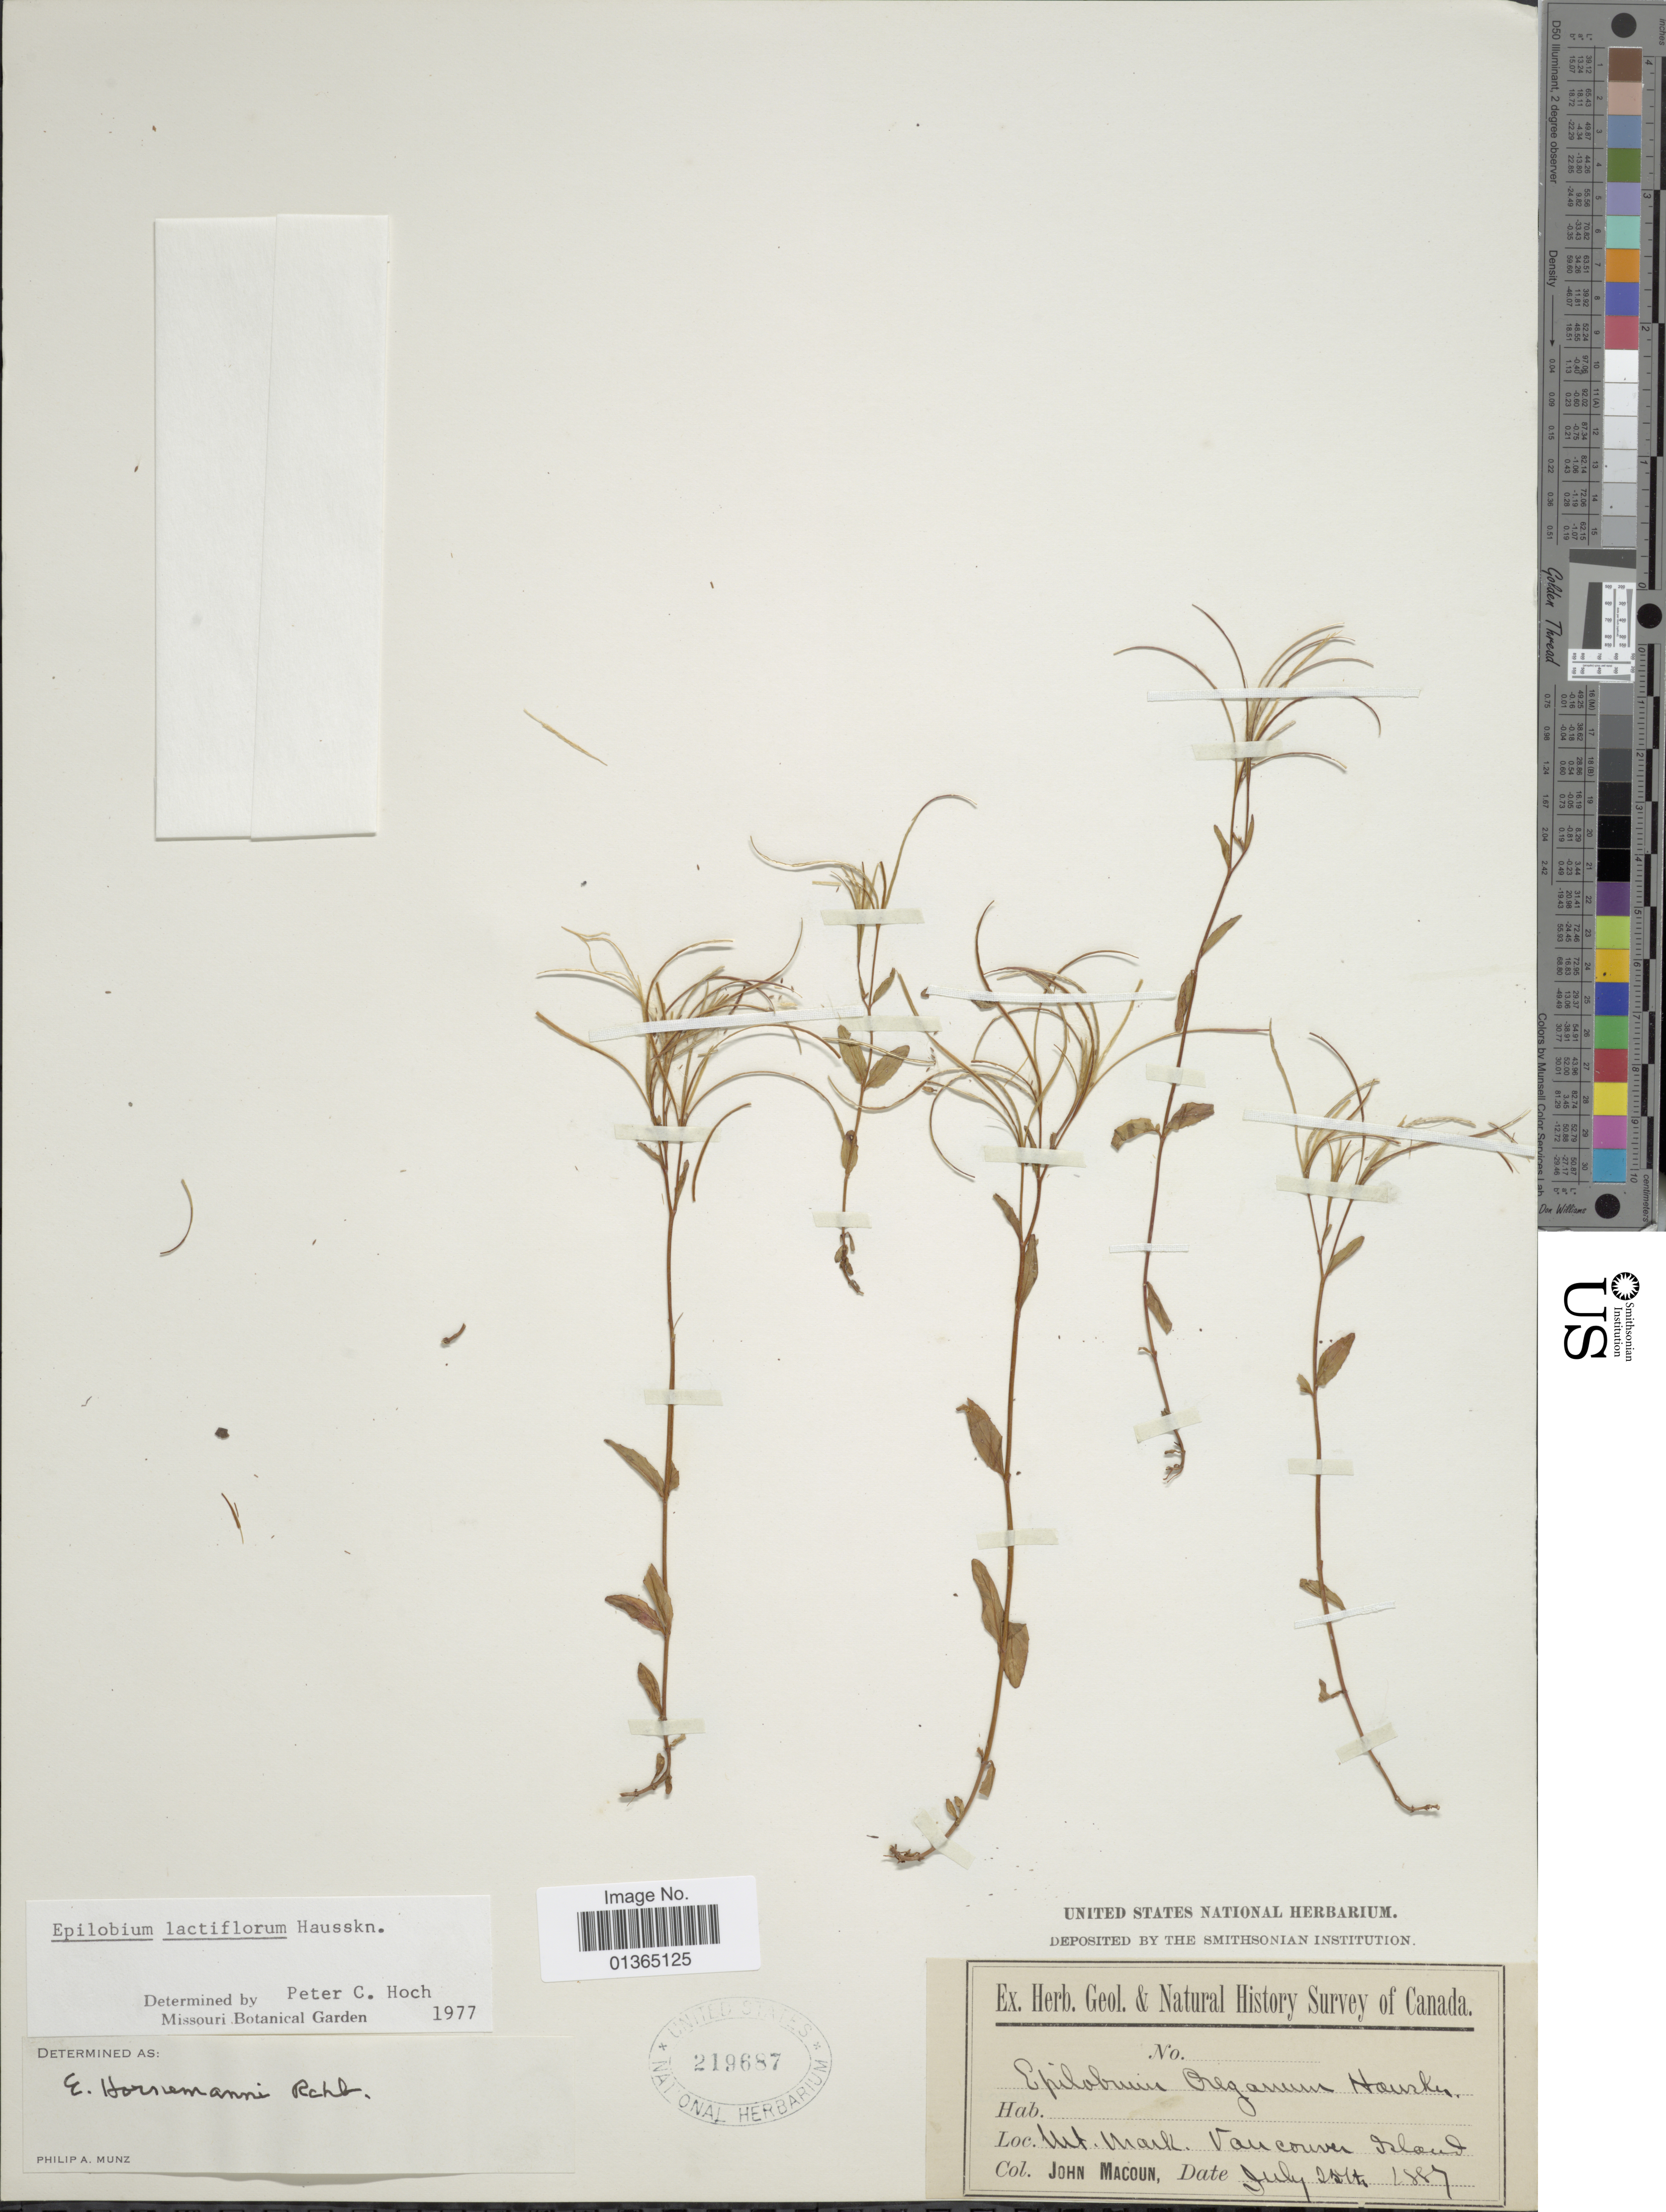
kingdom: Plantae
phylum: Tracheophyta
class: Magnoliopsida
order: Myrtales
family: Onagraceae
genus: Epilobium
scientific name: Epilobium lactiflorum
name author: Hausskn.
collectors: J. Macoun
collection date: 1887-07-25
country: Canada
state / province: British Columbia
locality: Mt. Mark, Vancouver Island.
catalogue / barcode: US 219687